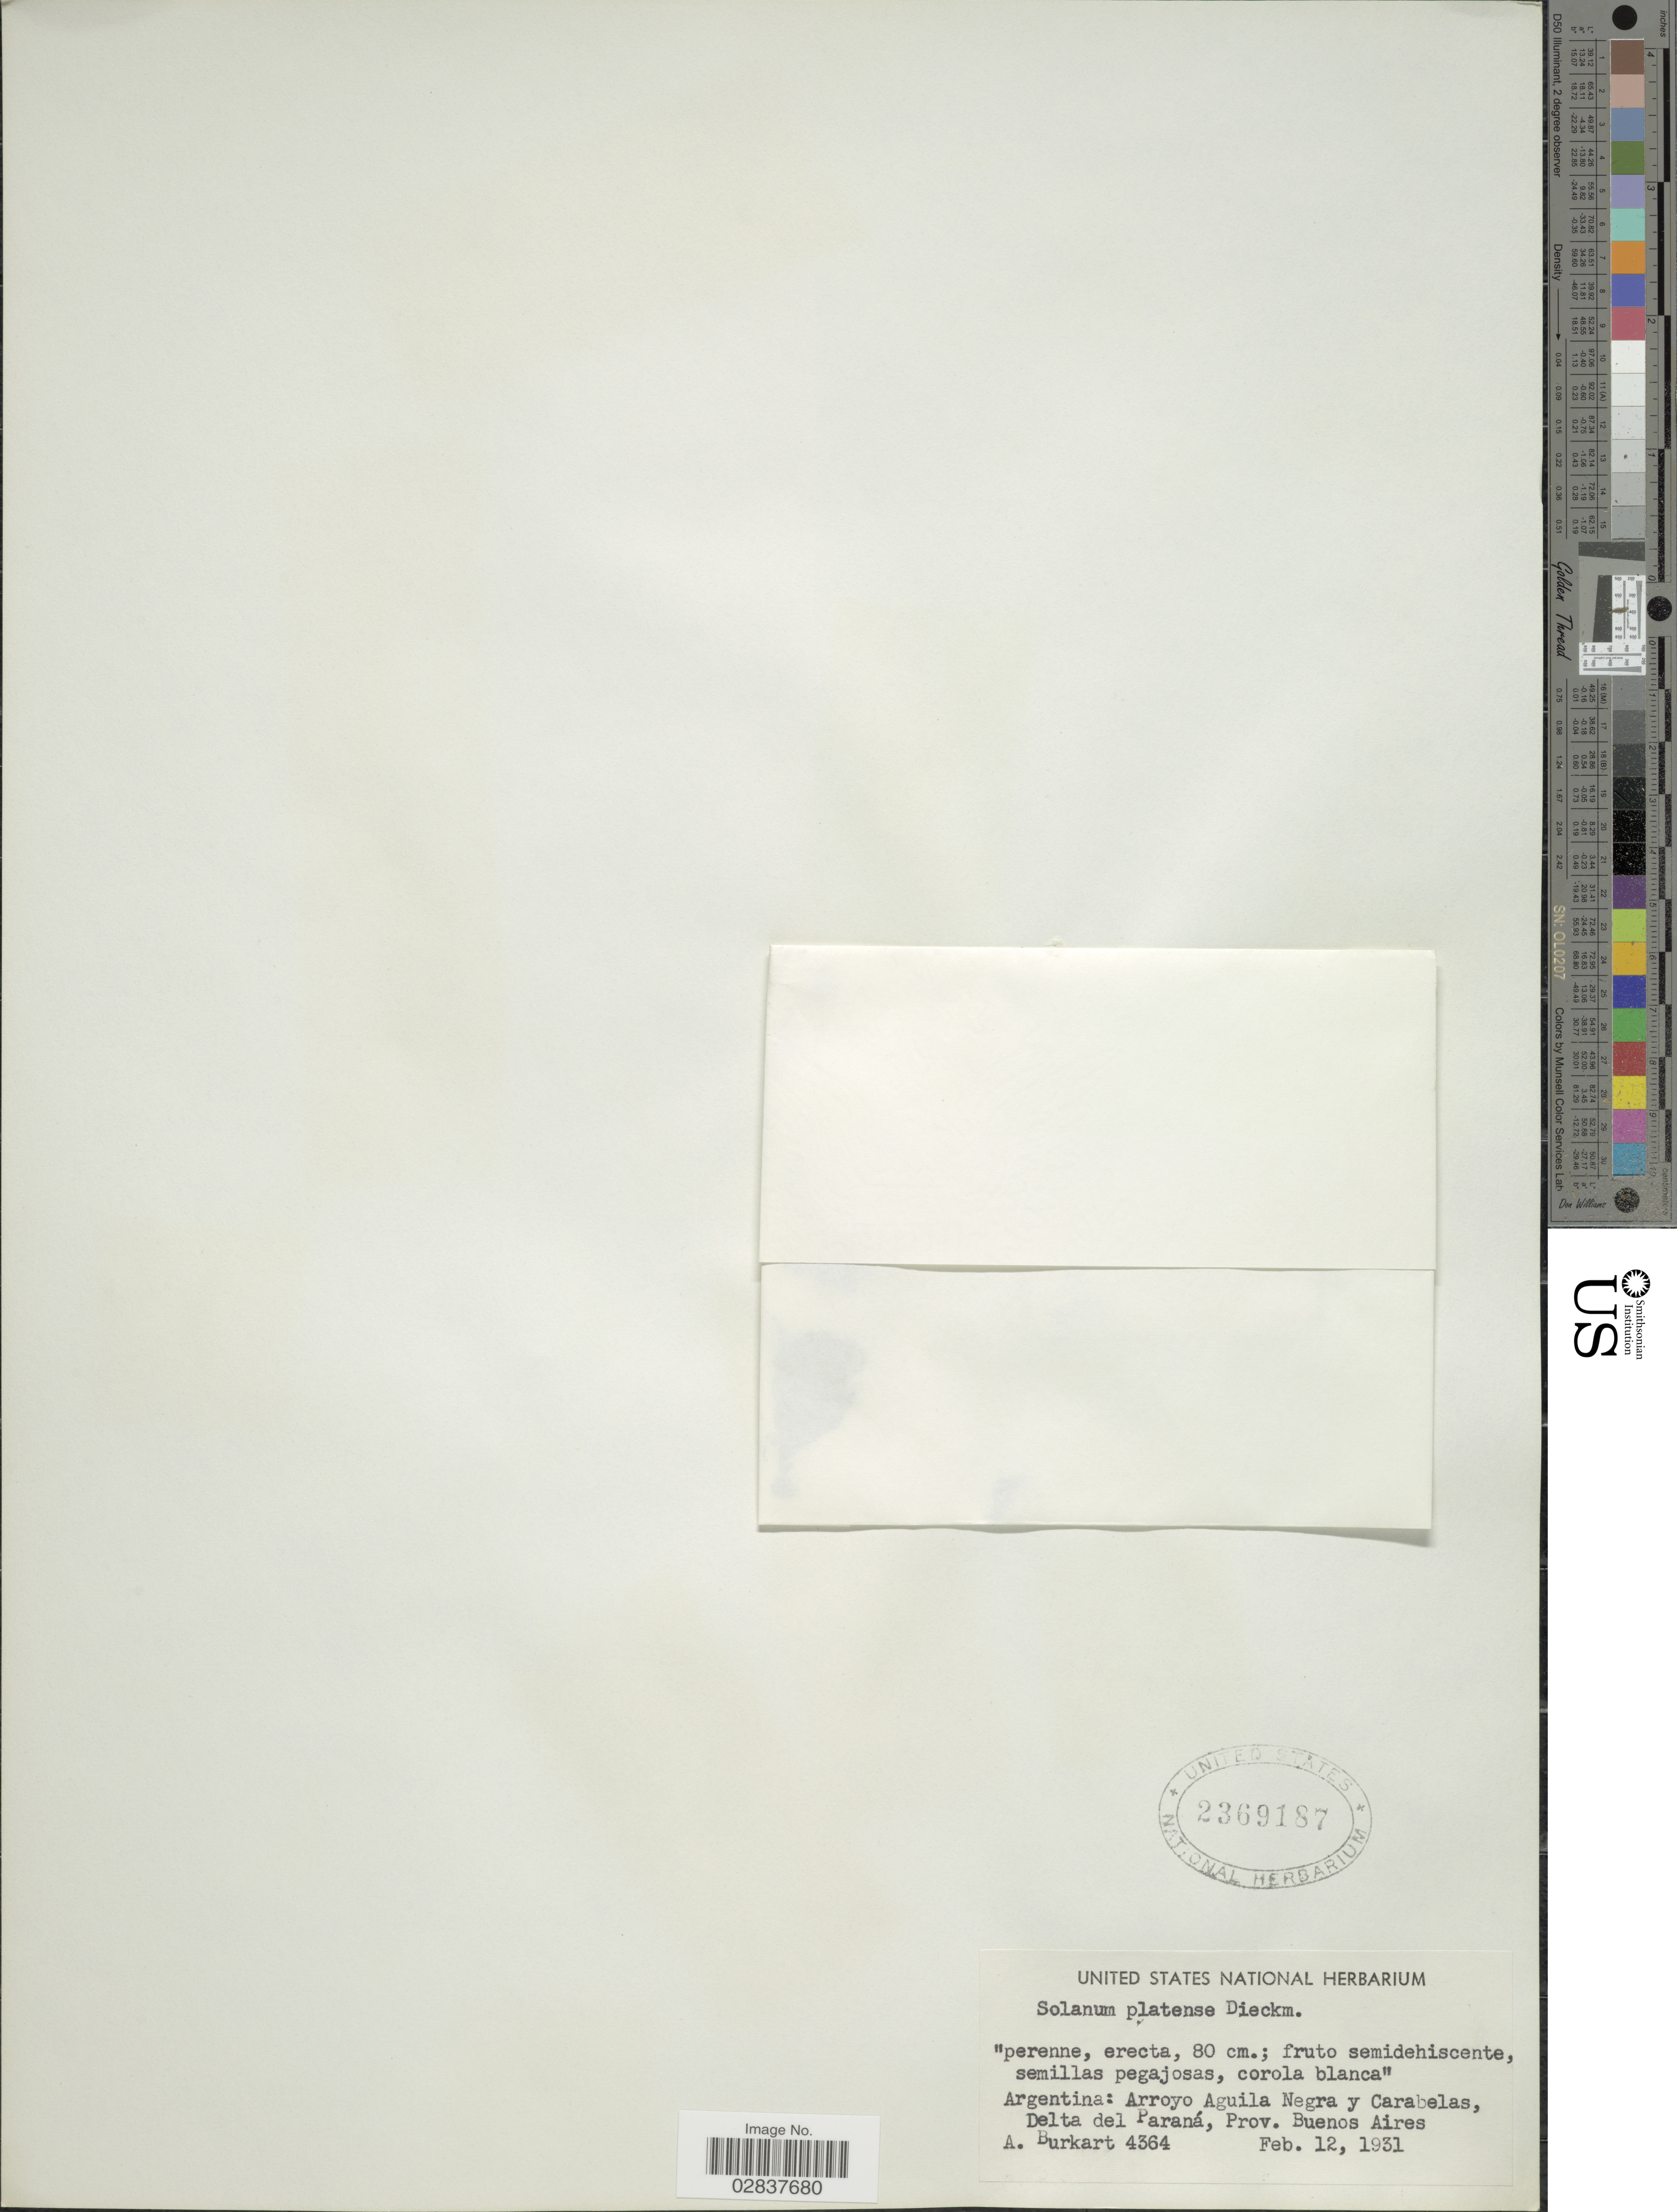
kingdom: Plantae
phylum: Tracheophyta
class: Magnoliopsida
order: Solanales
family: Solanaceae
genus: Solanum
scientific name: Solanum platense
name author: Dieckman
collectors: A. E. Burkart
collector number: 4364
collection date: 1931-02-12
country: Argentina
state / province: Buenos Aires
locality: Arroyo Aguila Negra y Carabelas, Delta del Paraná.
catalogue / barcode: US 2369187